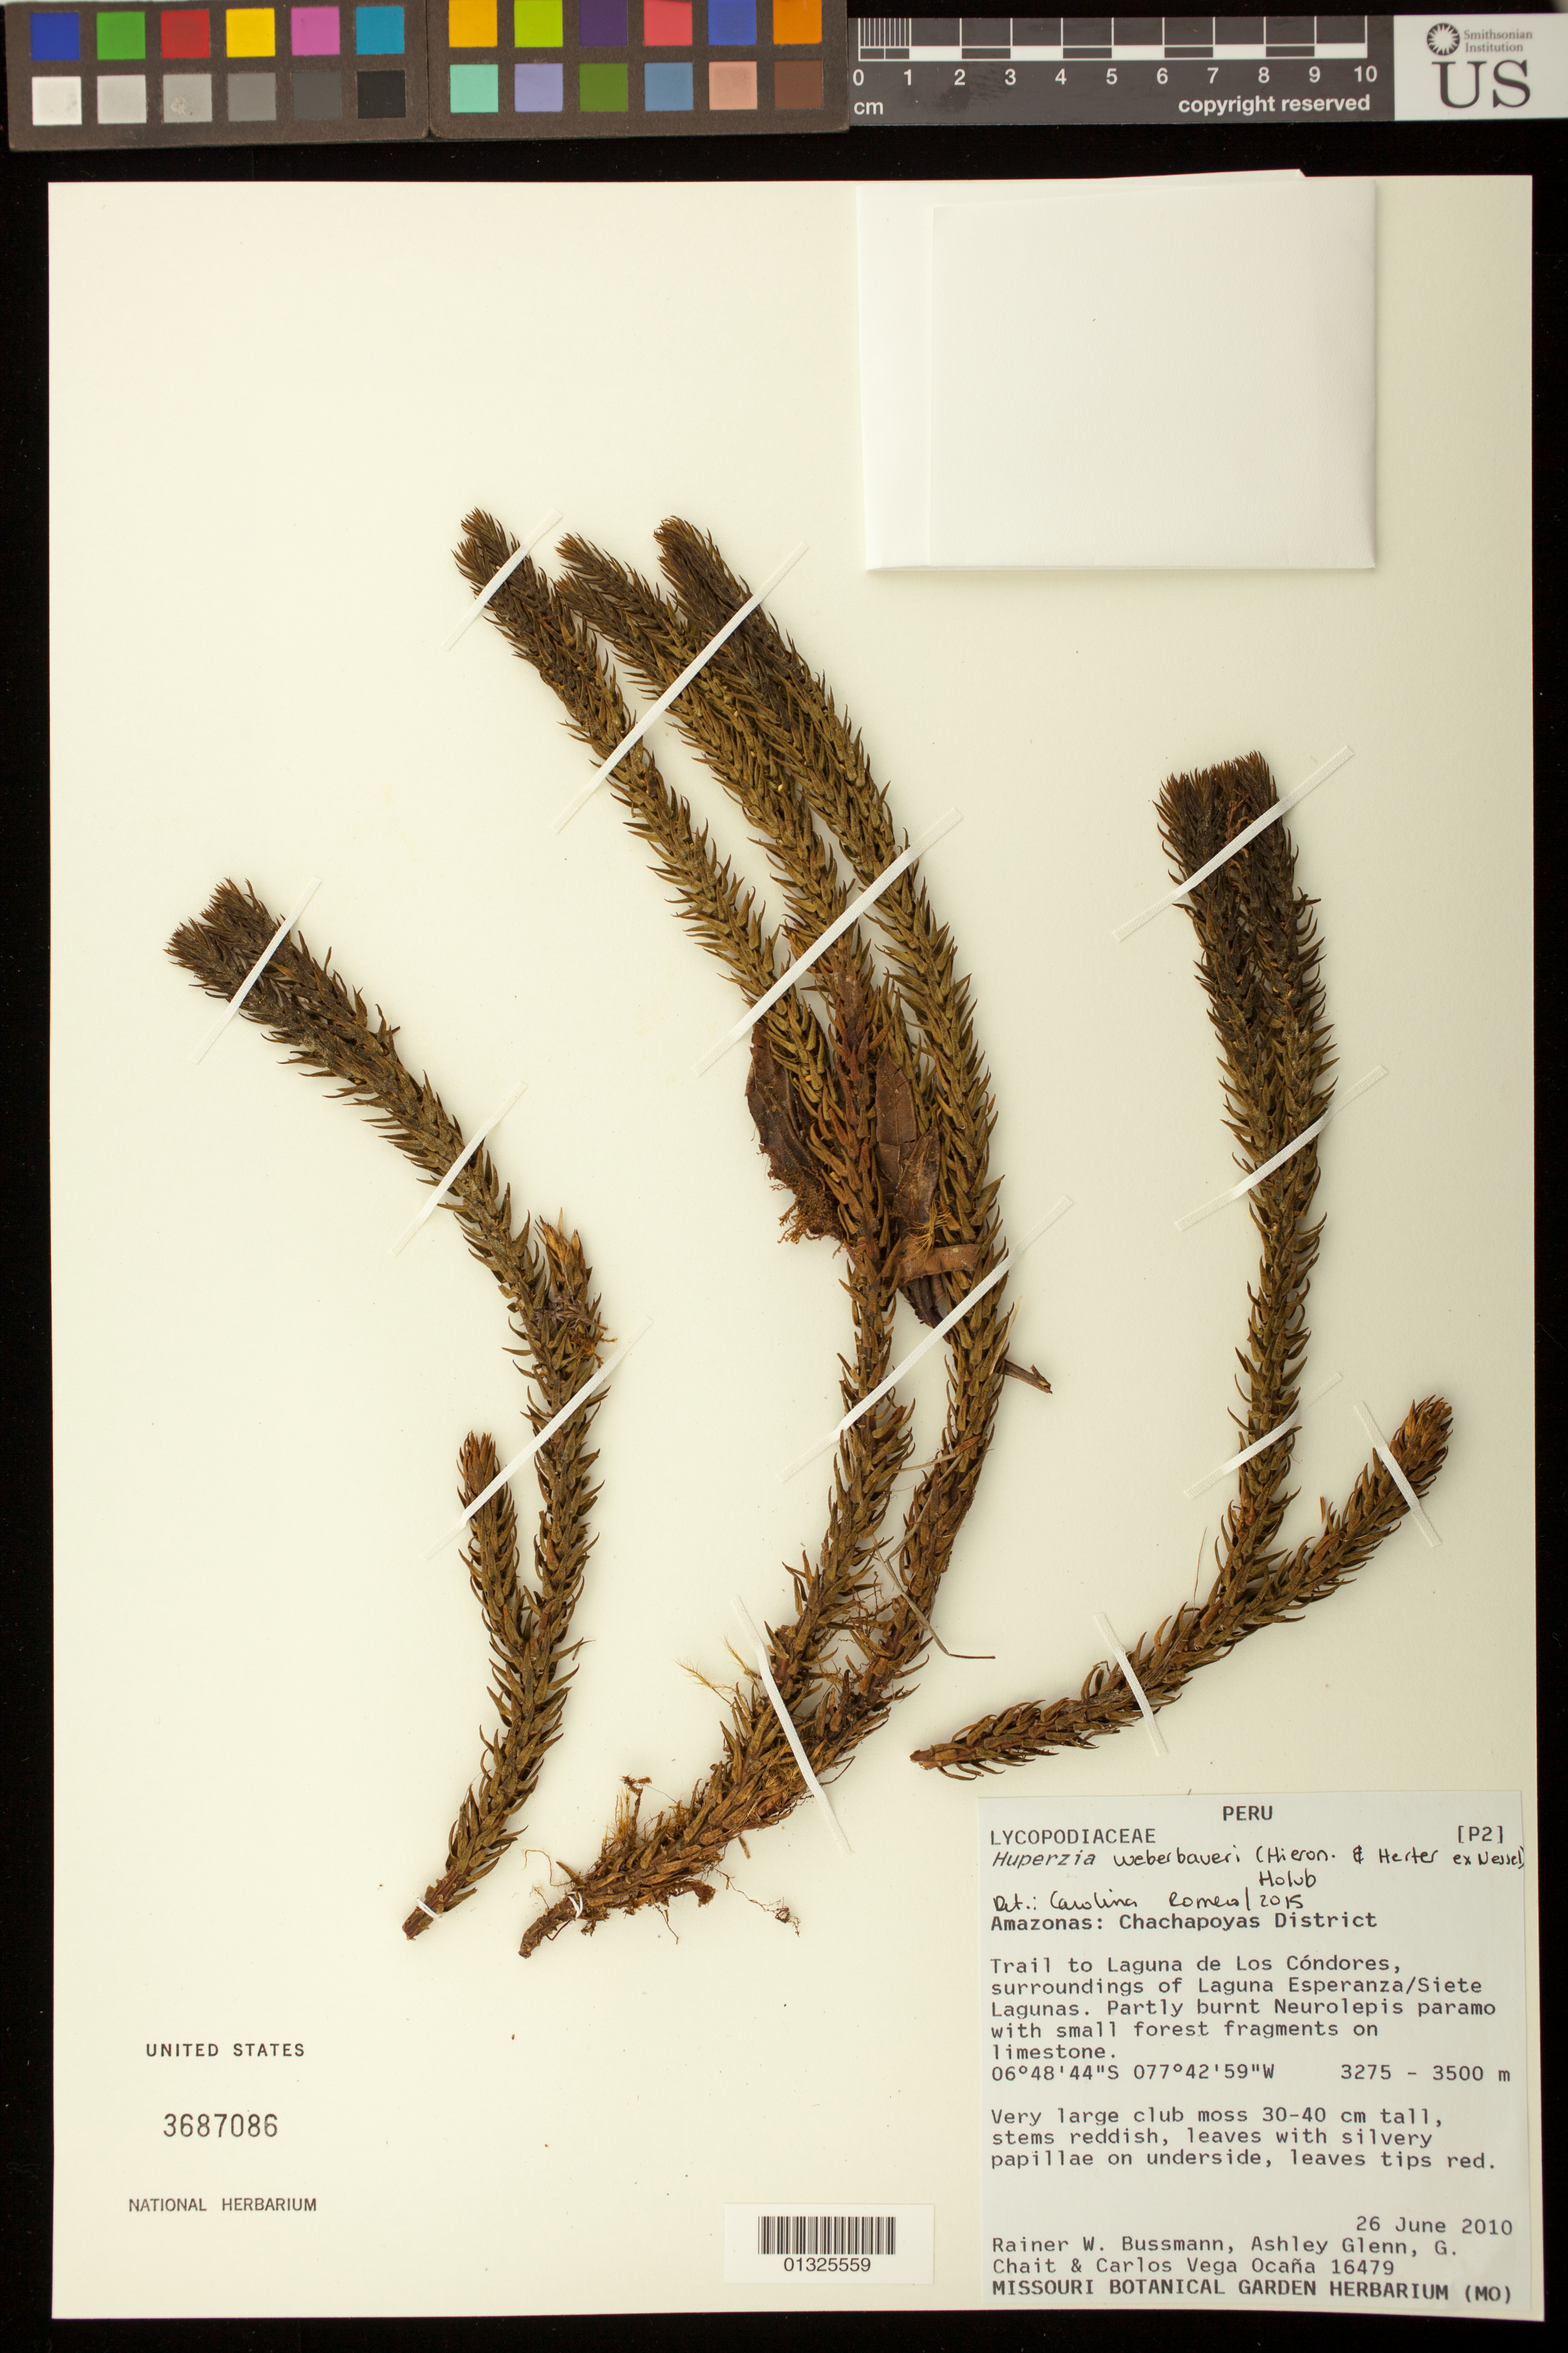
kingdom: Plantae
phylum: Tracheophyta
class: Lycopodiopsida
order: Lycopodiales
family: Lycopodiaceae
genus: Phlegmariurus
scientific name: Phlegmariurus weberbaueri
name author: (Hieron. & Herter ex Nessel) B. Øllg.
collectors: R. W. Bussmann, A. Glenn, G. Chait & C. Vega Ocaña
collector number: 16479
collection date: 2010-06-26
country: Peru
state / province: Amazonas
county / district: Chachapoyas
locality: Trail to Laguna de Los Condores, surrounding of Laguna Esperanza/Siete Lagunas.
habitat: Partly burnt Neurolepis paramo with small forest fragments on limestone.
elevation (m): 3275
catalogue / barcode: US 3687086